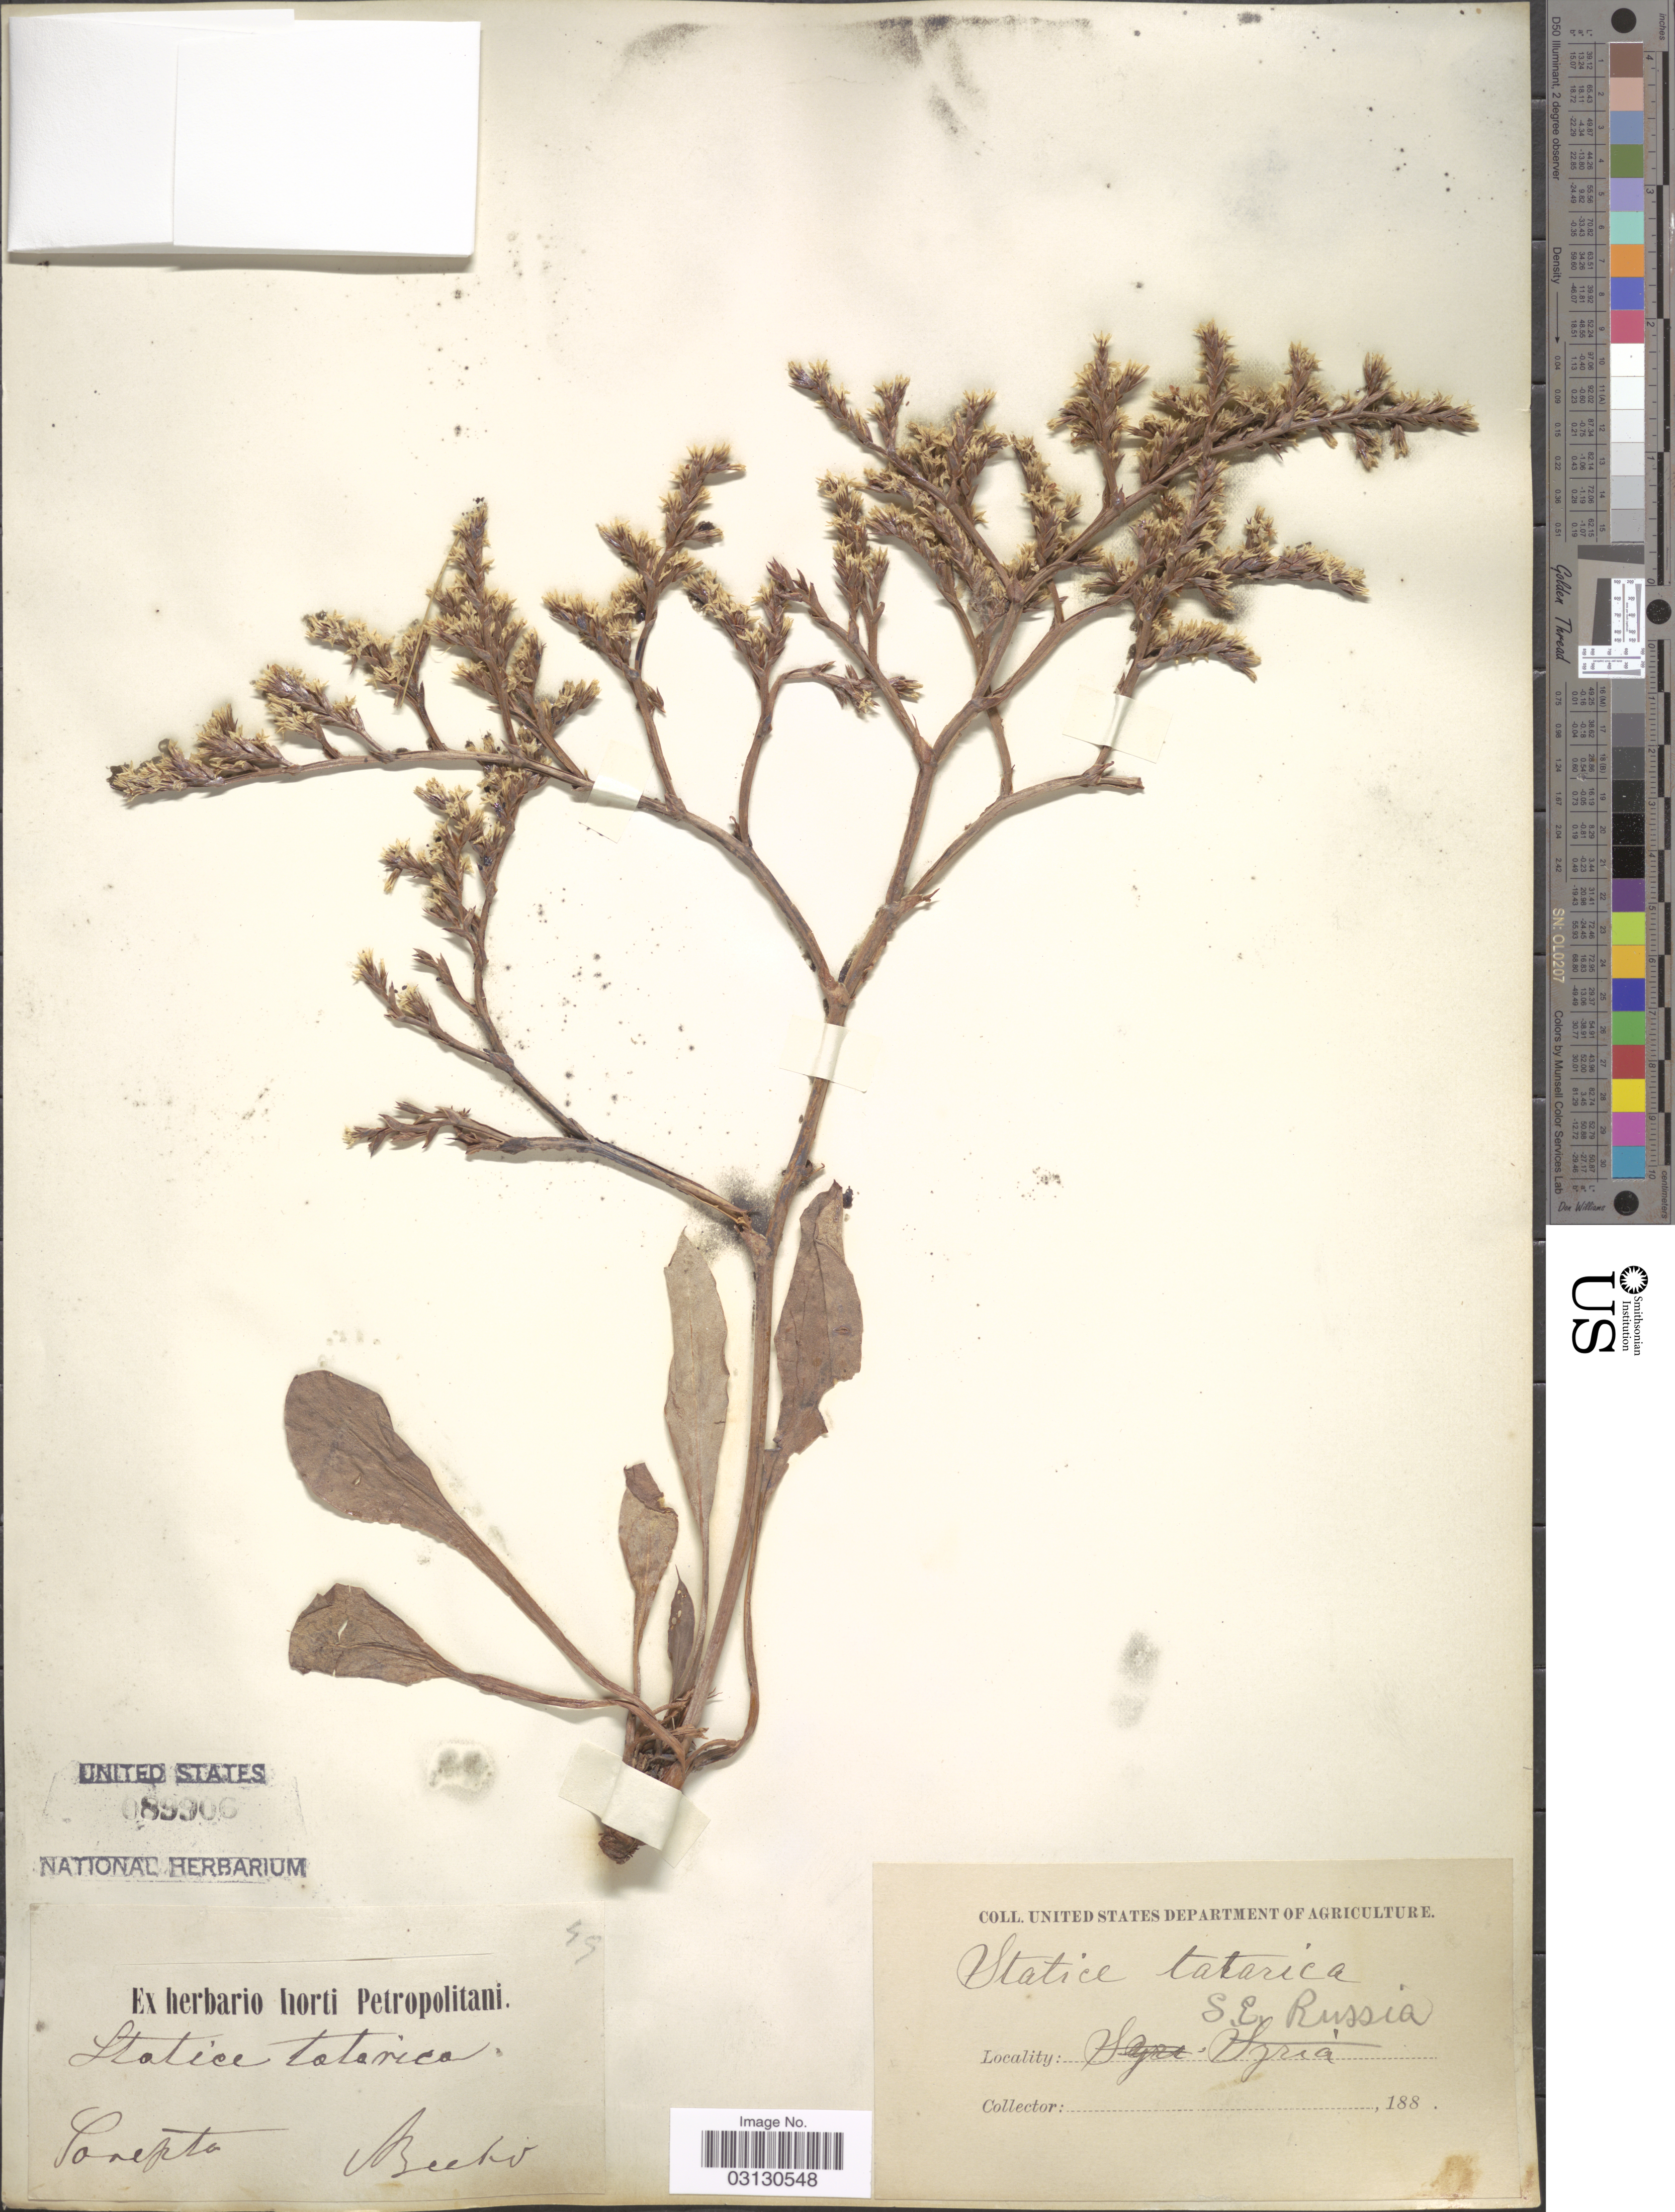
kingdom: Plantae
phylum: Tracheophyta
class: Magnoliopsida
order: Caryophyllales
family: Plumbaginaceae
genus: Limonium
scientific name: Limonium tataricum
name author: (L.) Mill.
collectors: -. Becker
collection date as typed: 188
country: Russian Federation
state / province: Volgograd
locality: S.E. Russia. Sarepta.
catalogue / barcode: US 89906